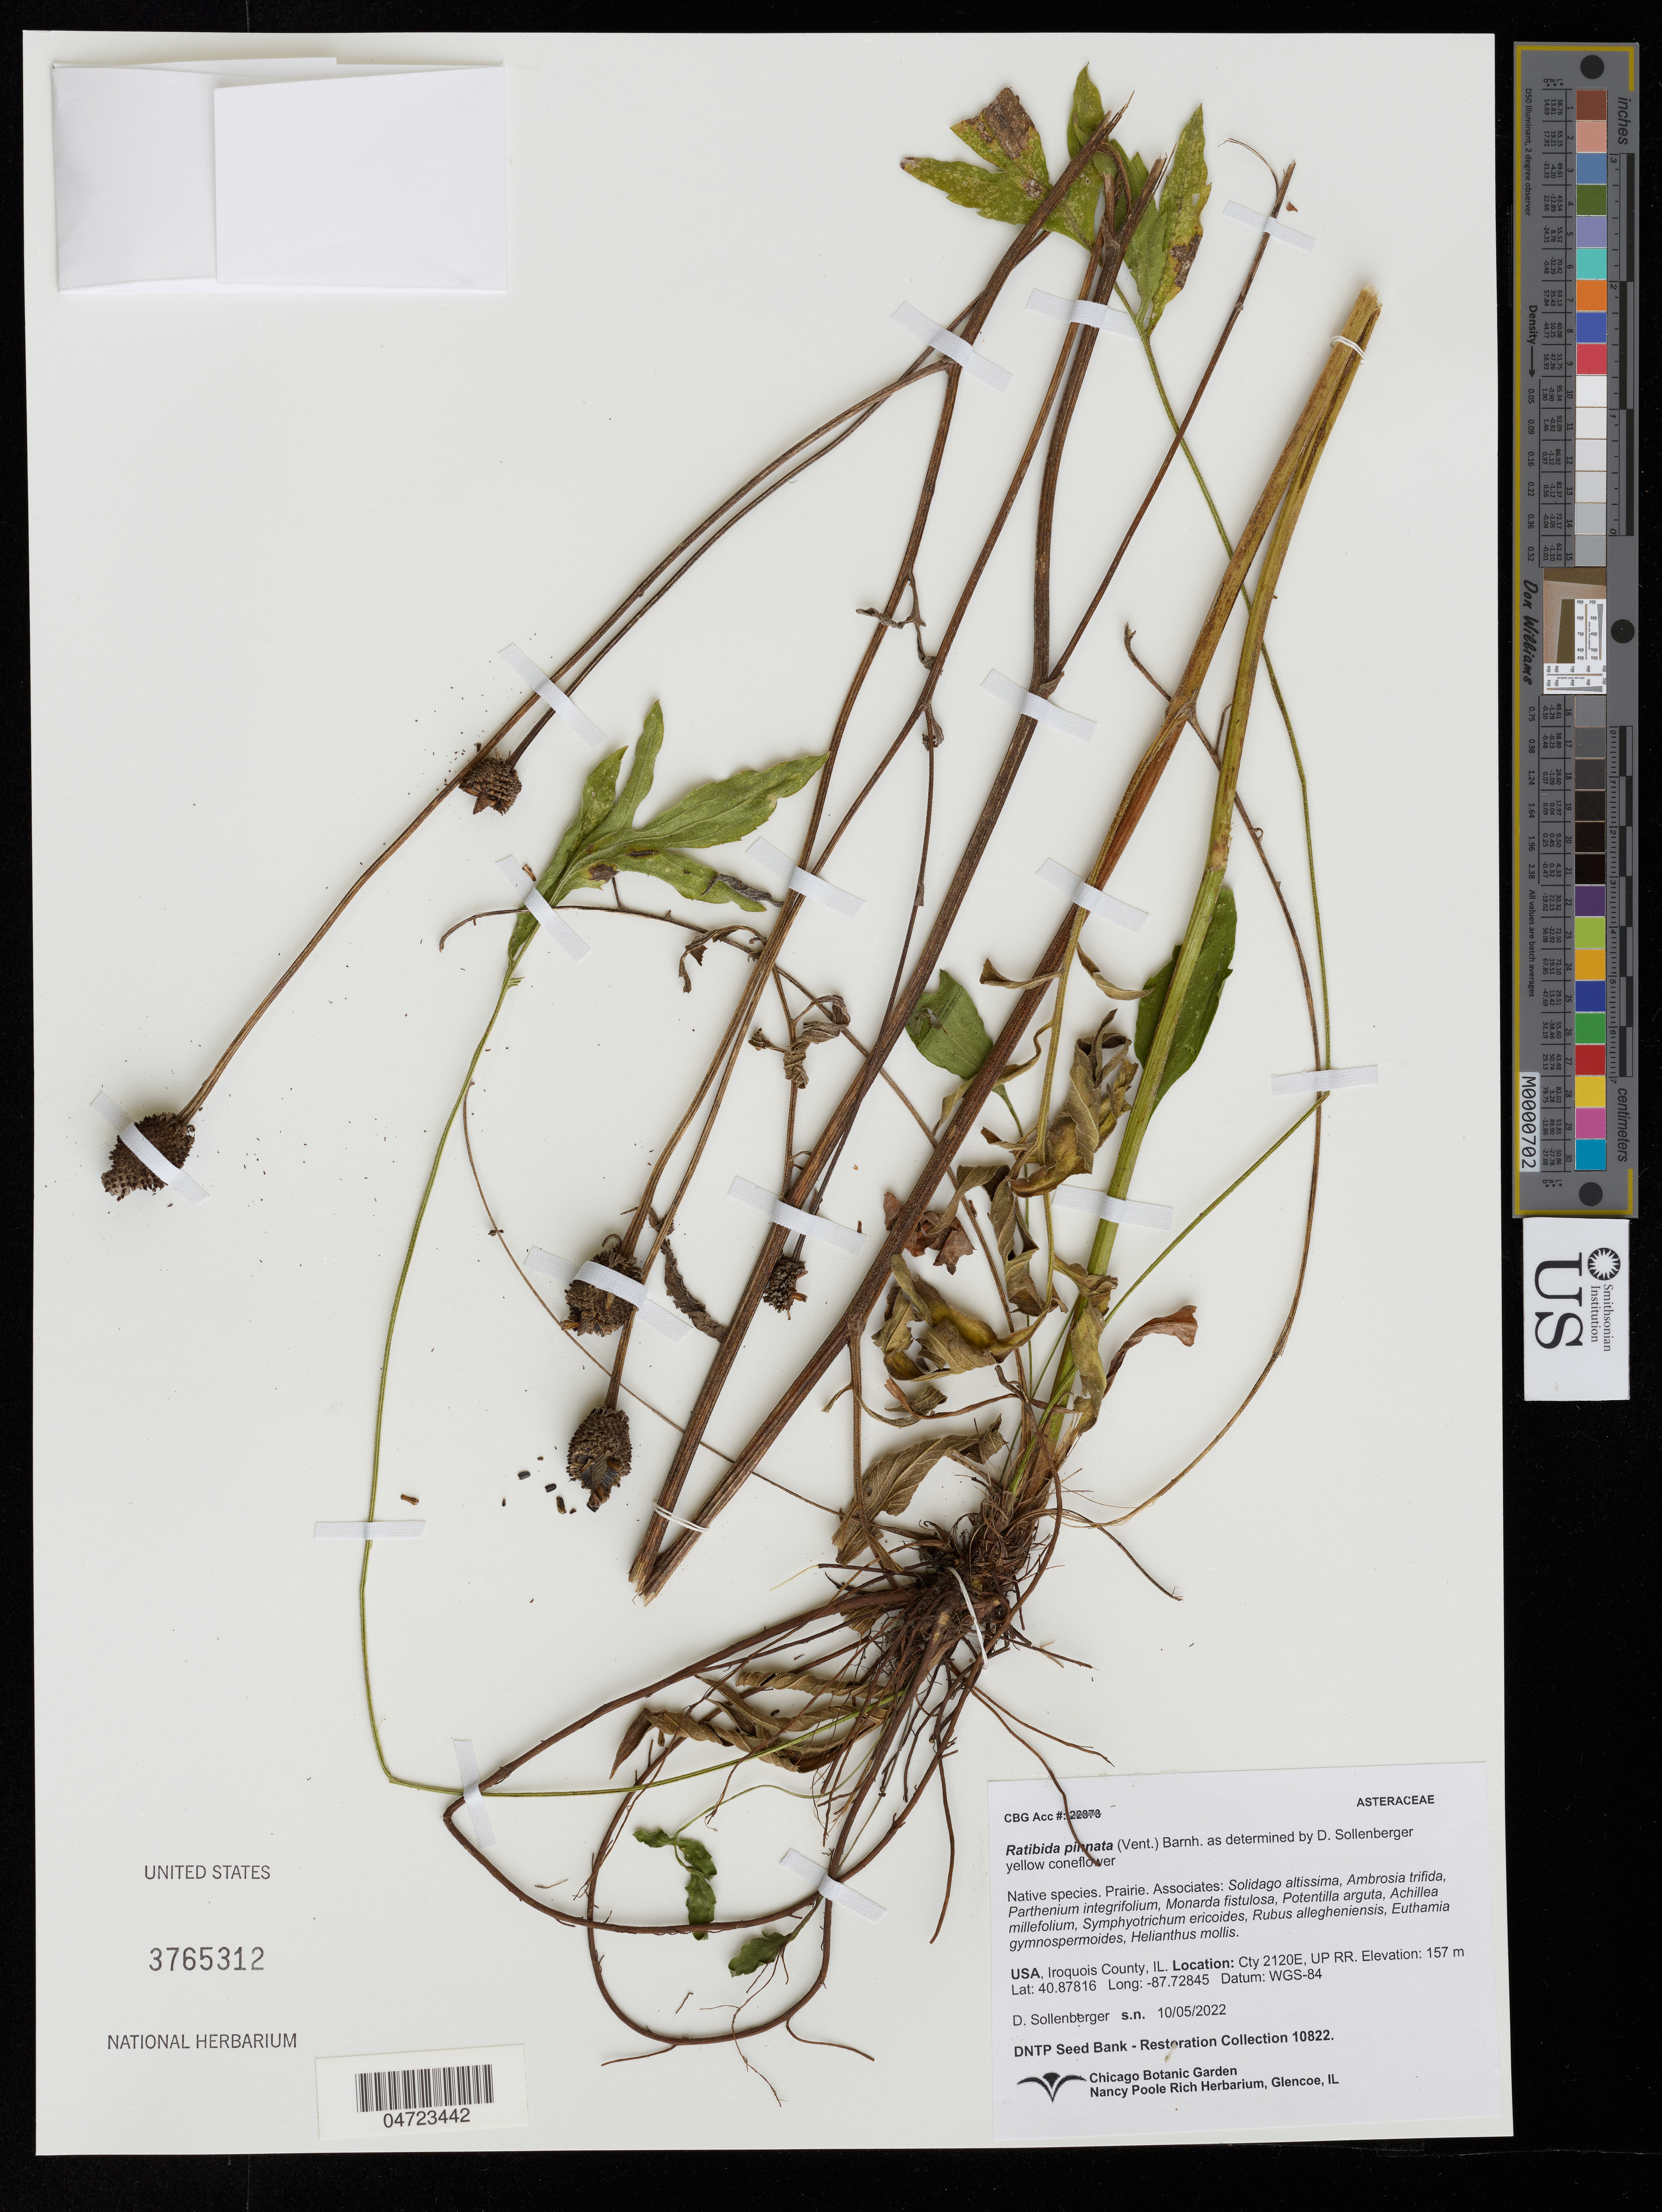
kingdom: Plantae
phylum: Tracheophyta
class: Magnoliopsida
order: Asterales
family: Asteraceae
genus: Ratibida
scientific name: Ratibida pinnata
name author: (Vent.) Barnhart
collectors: D. Sollenberger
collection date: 2022-10-05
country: United States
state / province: Illinois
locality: Iroquois County, IL. Cty 2120E, UP RR.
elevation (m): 157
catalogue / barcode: US 3765312